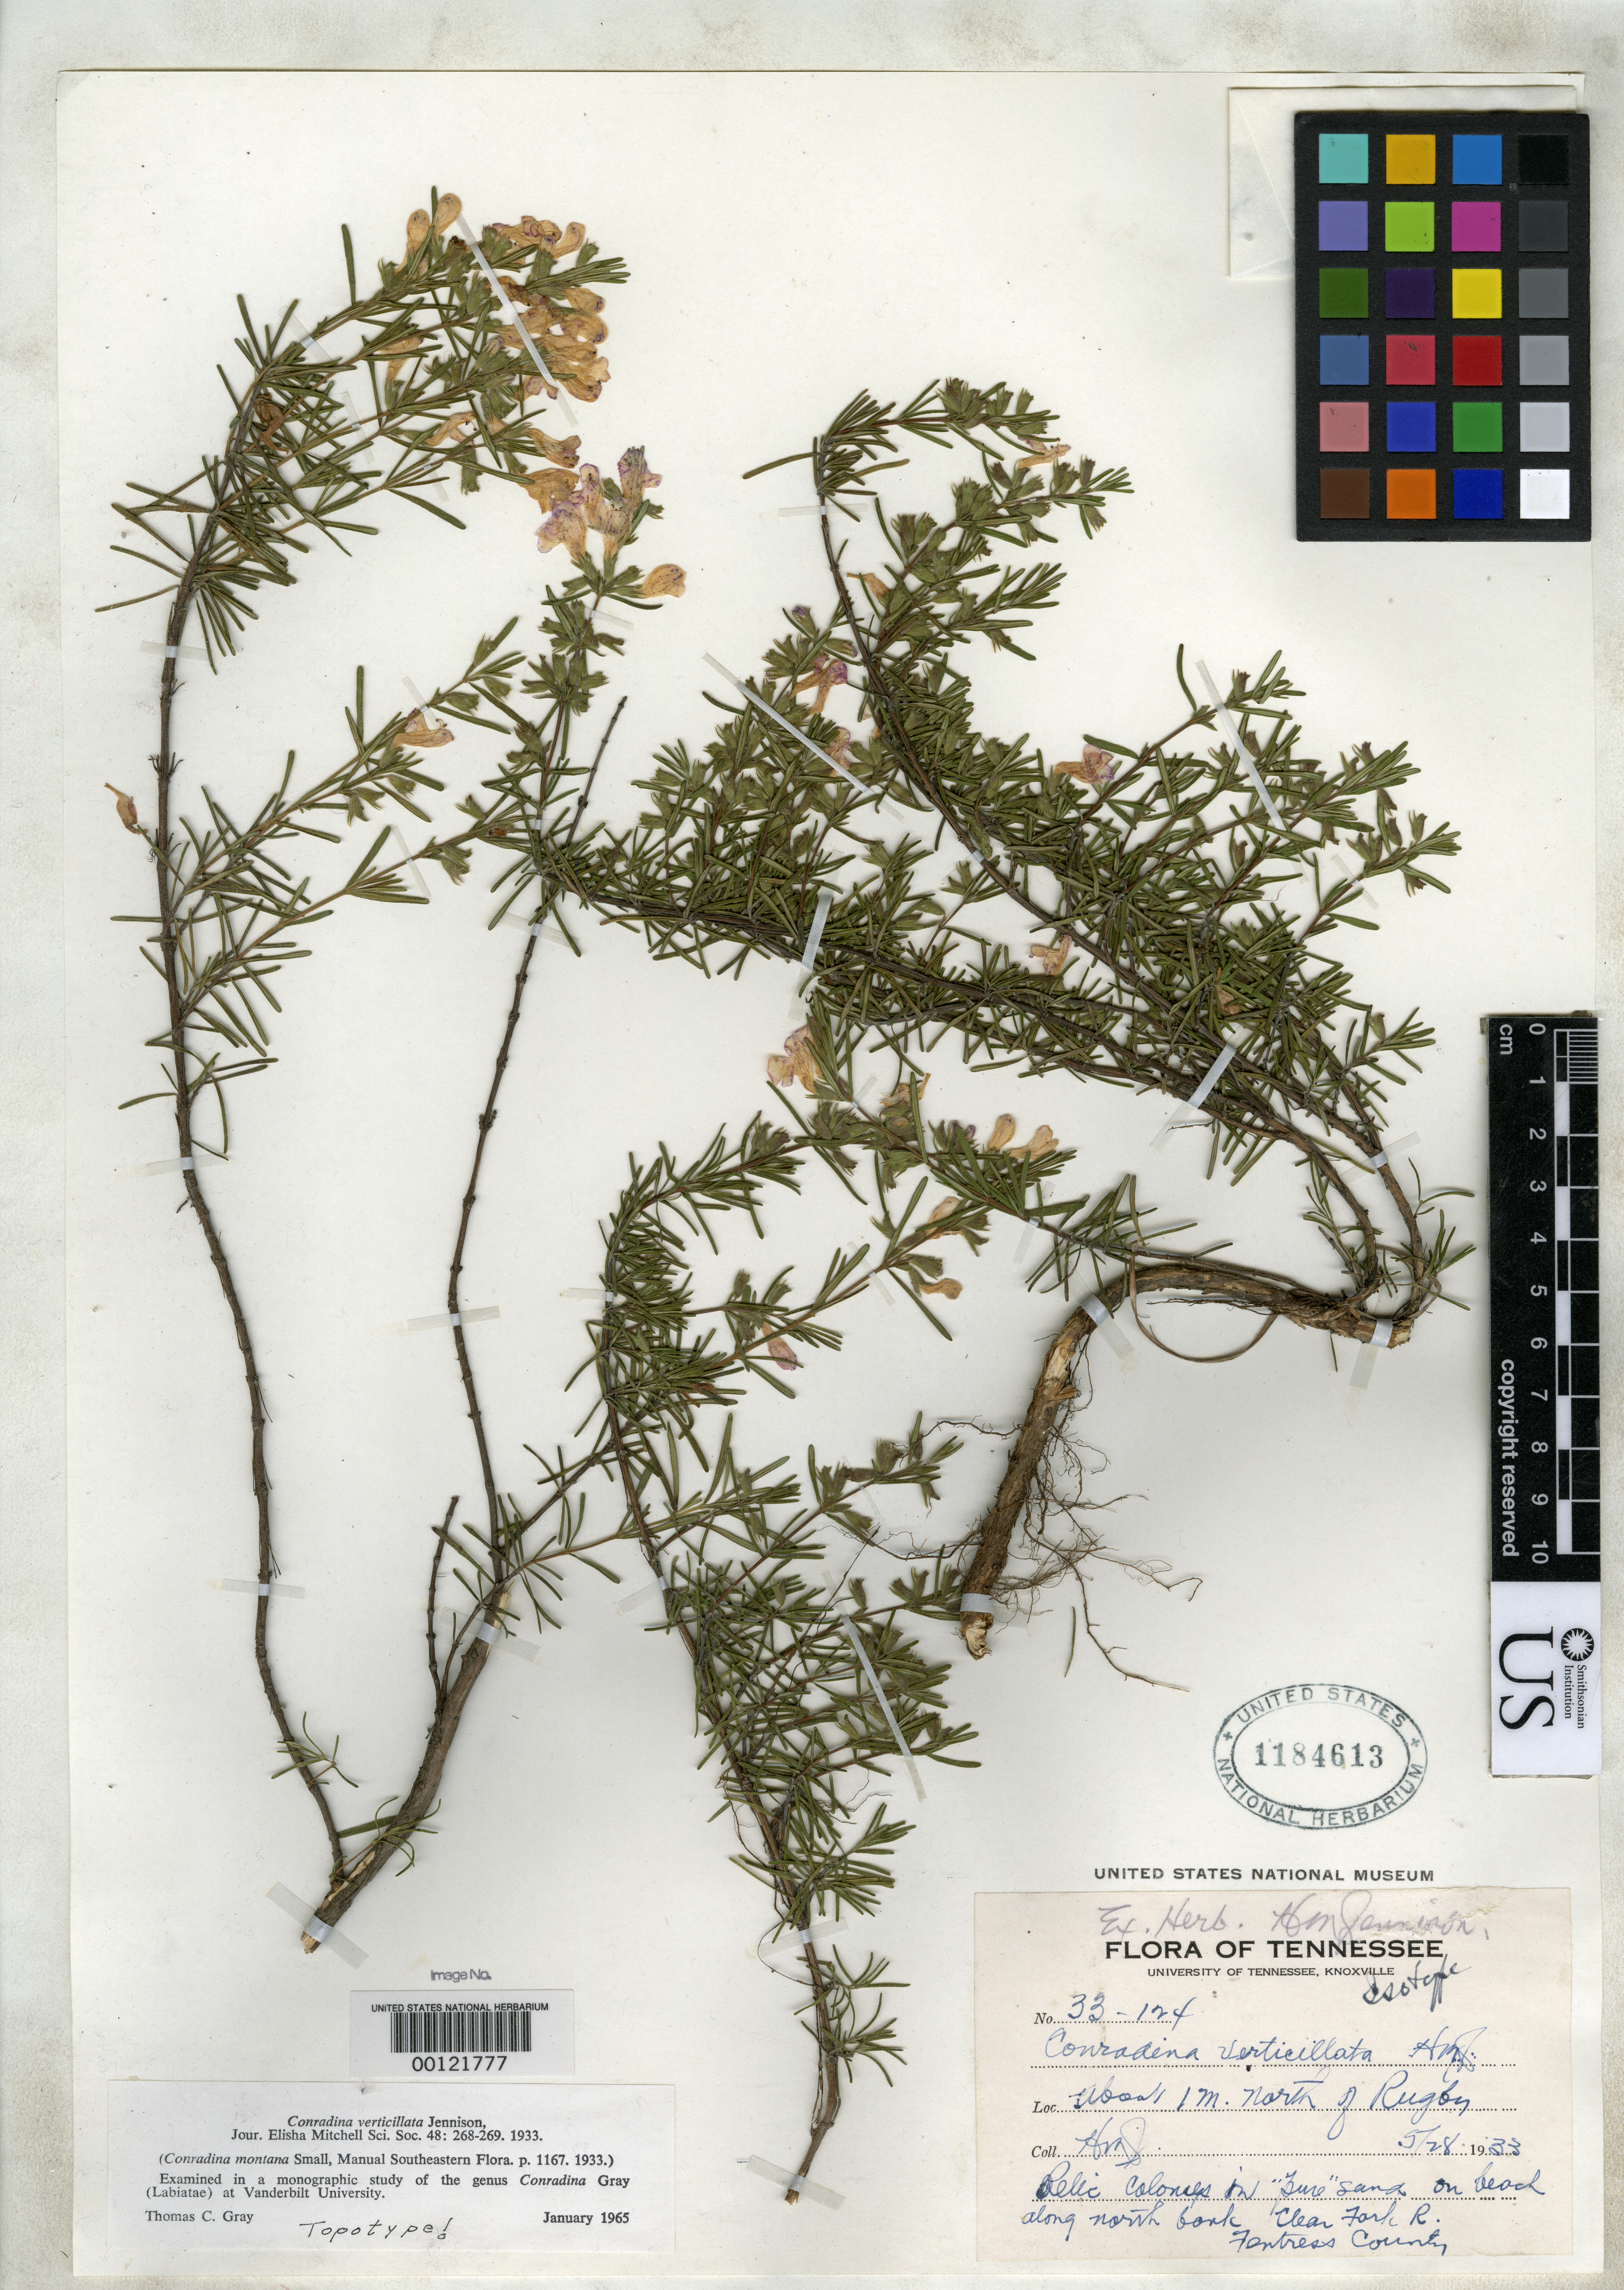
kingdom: Plantae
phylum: Tracheophyta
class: Magnoliopsida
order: Lamiales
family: Lamiaceae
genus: Conradina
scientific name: Conradina verticillata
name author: Jennison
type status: Type Collection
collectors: H. Jennison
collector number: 33-124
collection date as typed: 28 May 1933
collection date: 1933-05-28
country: United States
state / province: Tennessee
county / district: Fentress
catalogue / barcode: US 1184613